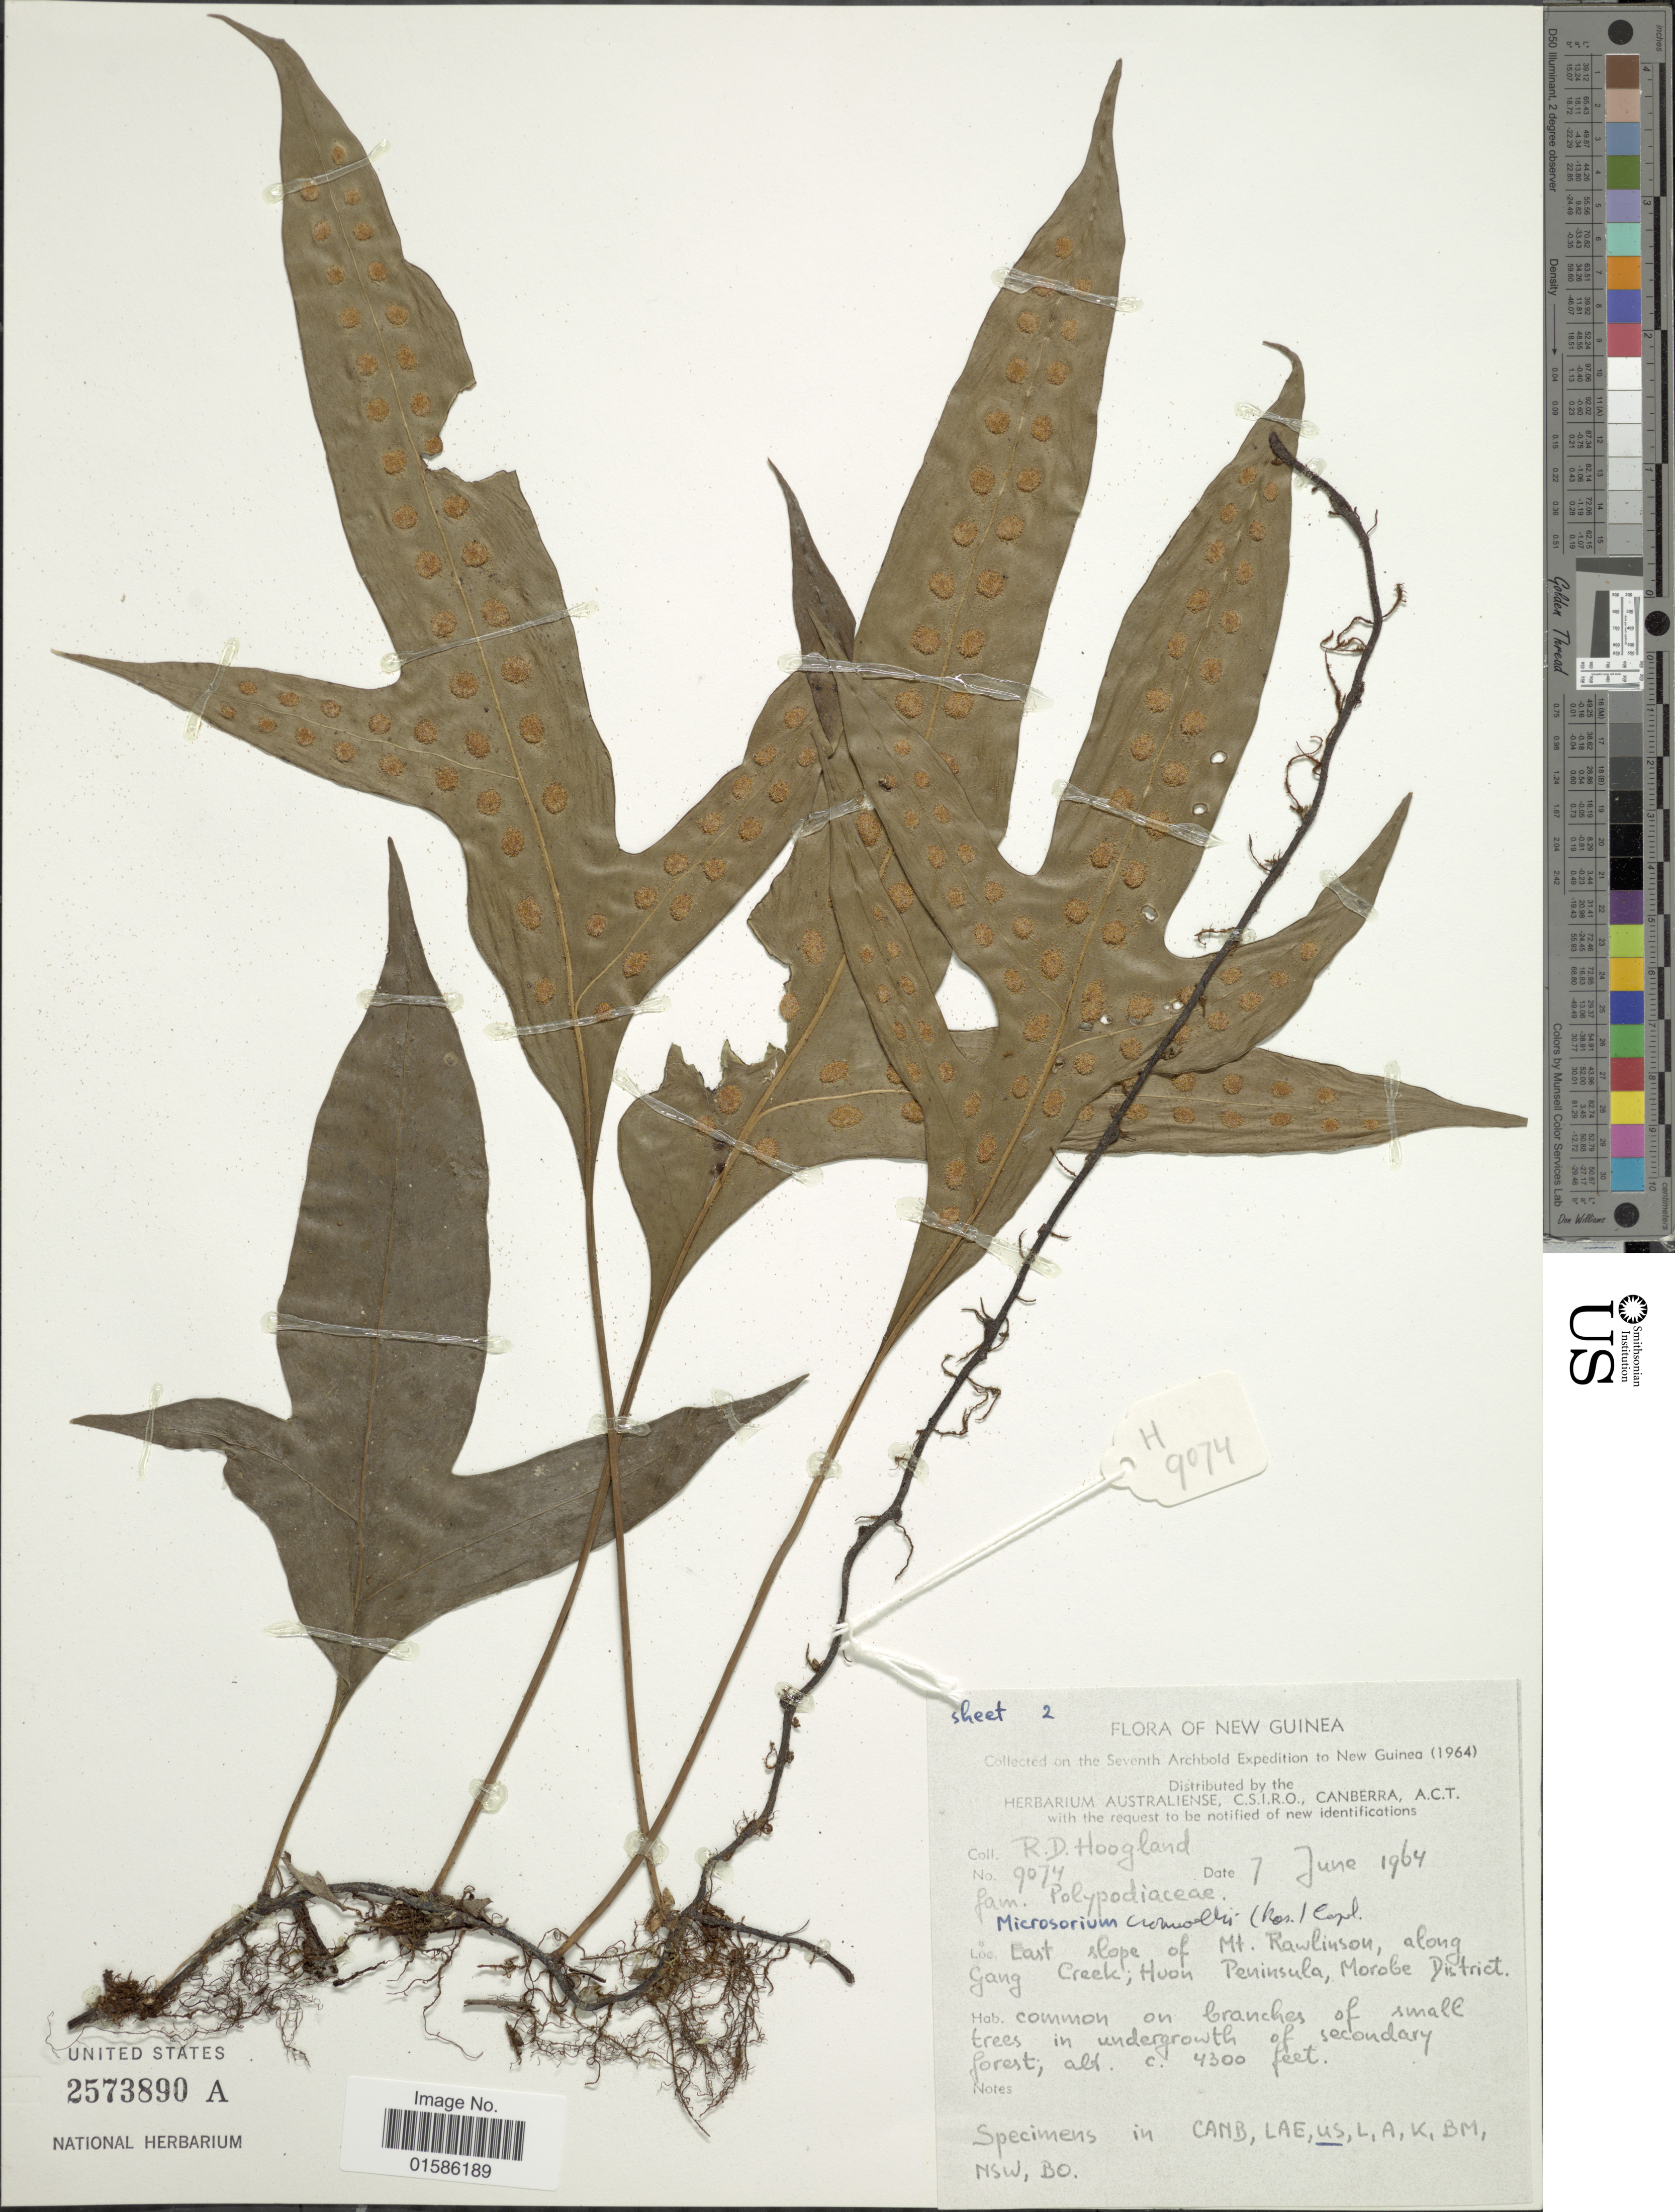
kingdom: Plantae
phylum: Tracheophyta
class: Polypodiopsida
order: Polypodiales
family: Polypodiaceae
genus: Microsorum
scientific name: Microsorum cromwellii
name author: (Rosenst.) Copel.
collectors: R. D. Hoogland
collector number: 9074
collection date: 1964-06-07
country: Papua New Guinea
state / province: Morobe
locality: New Guinea, East slope of Mt Rawlinson, along Gang Creek; Huon Peninsula, Morobe District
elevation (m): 1311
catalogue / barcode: US 2573890A